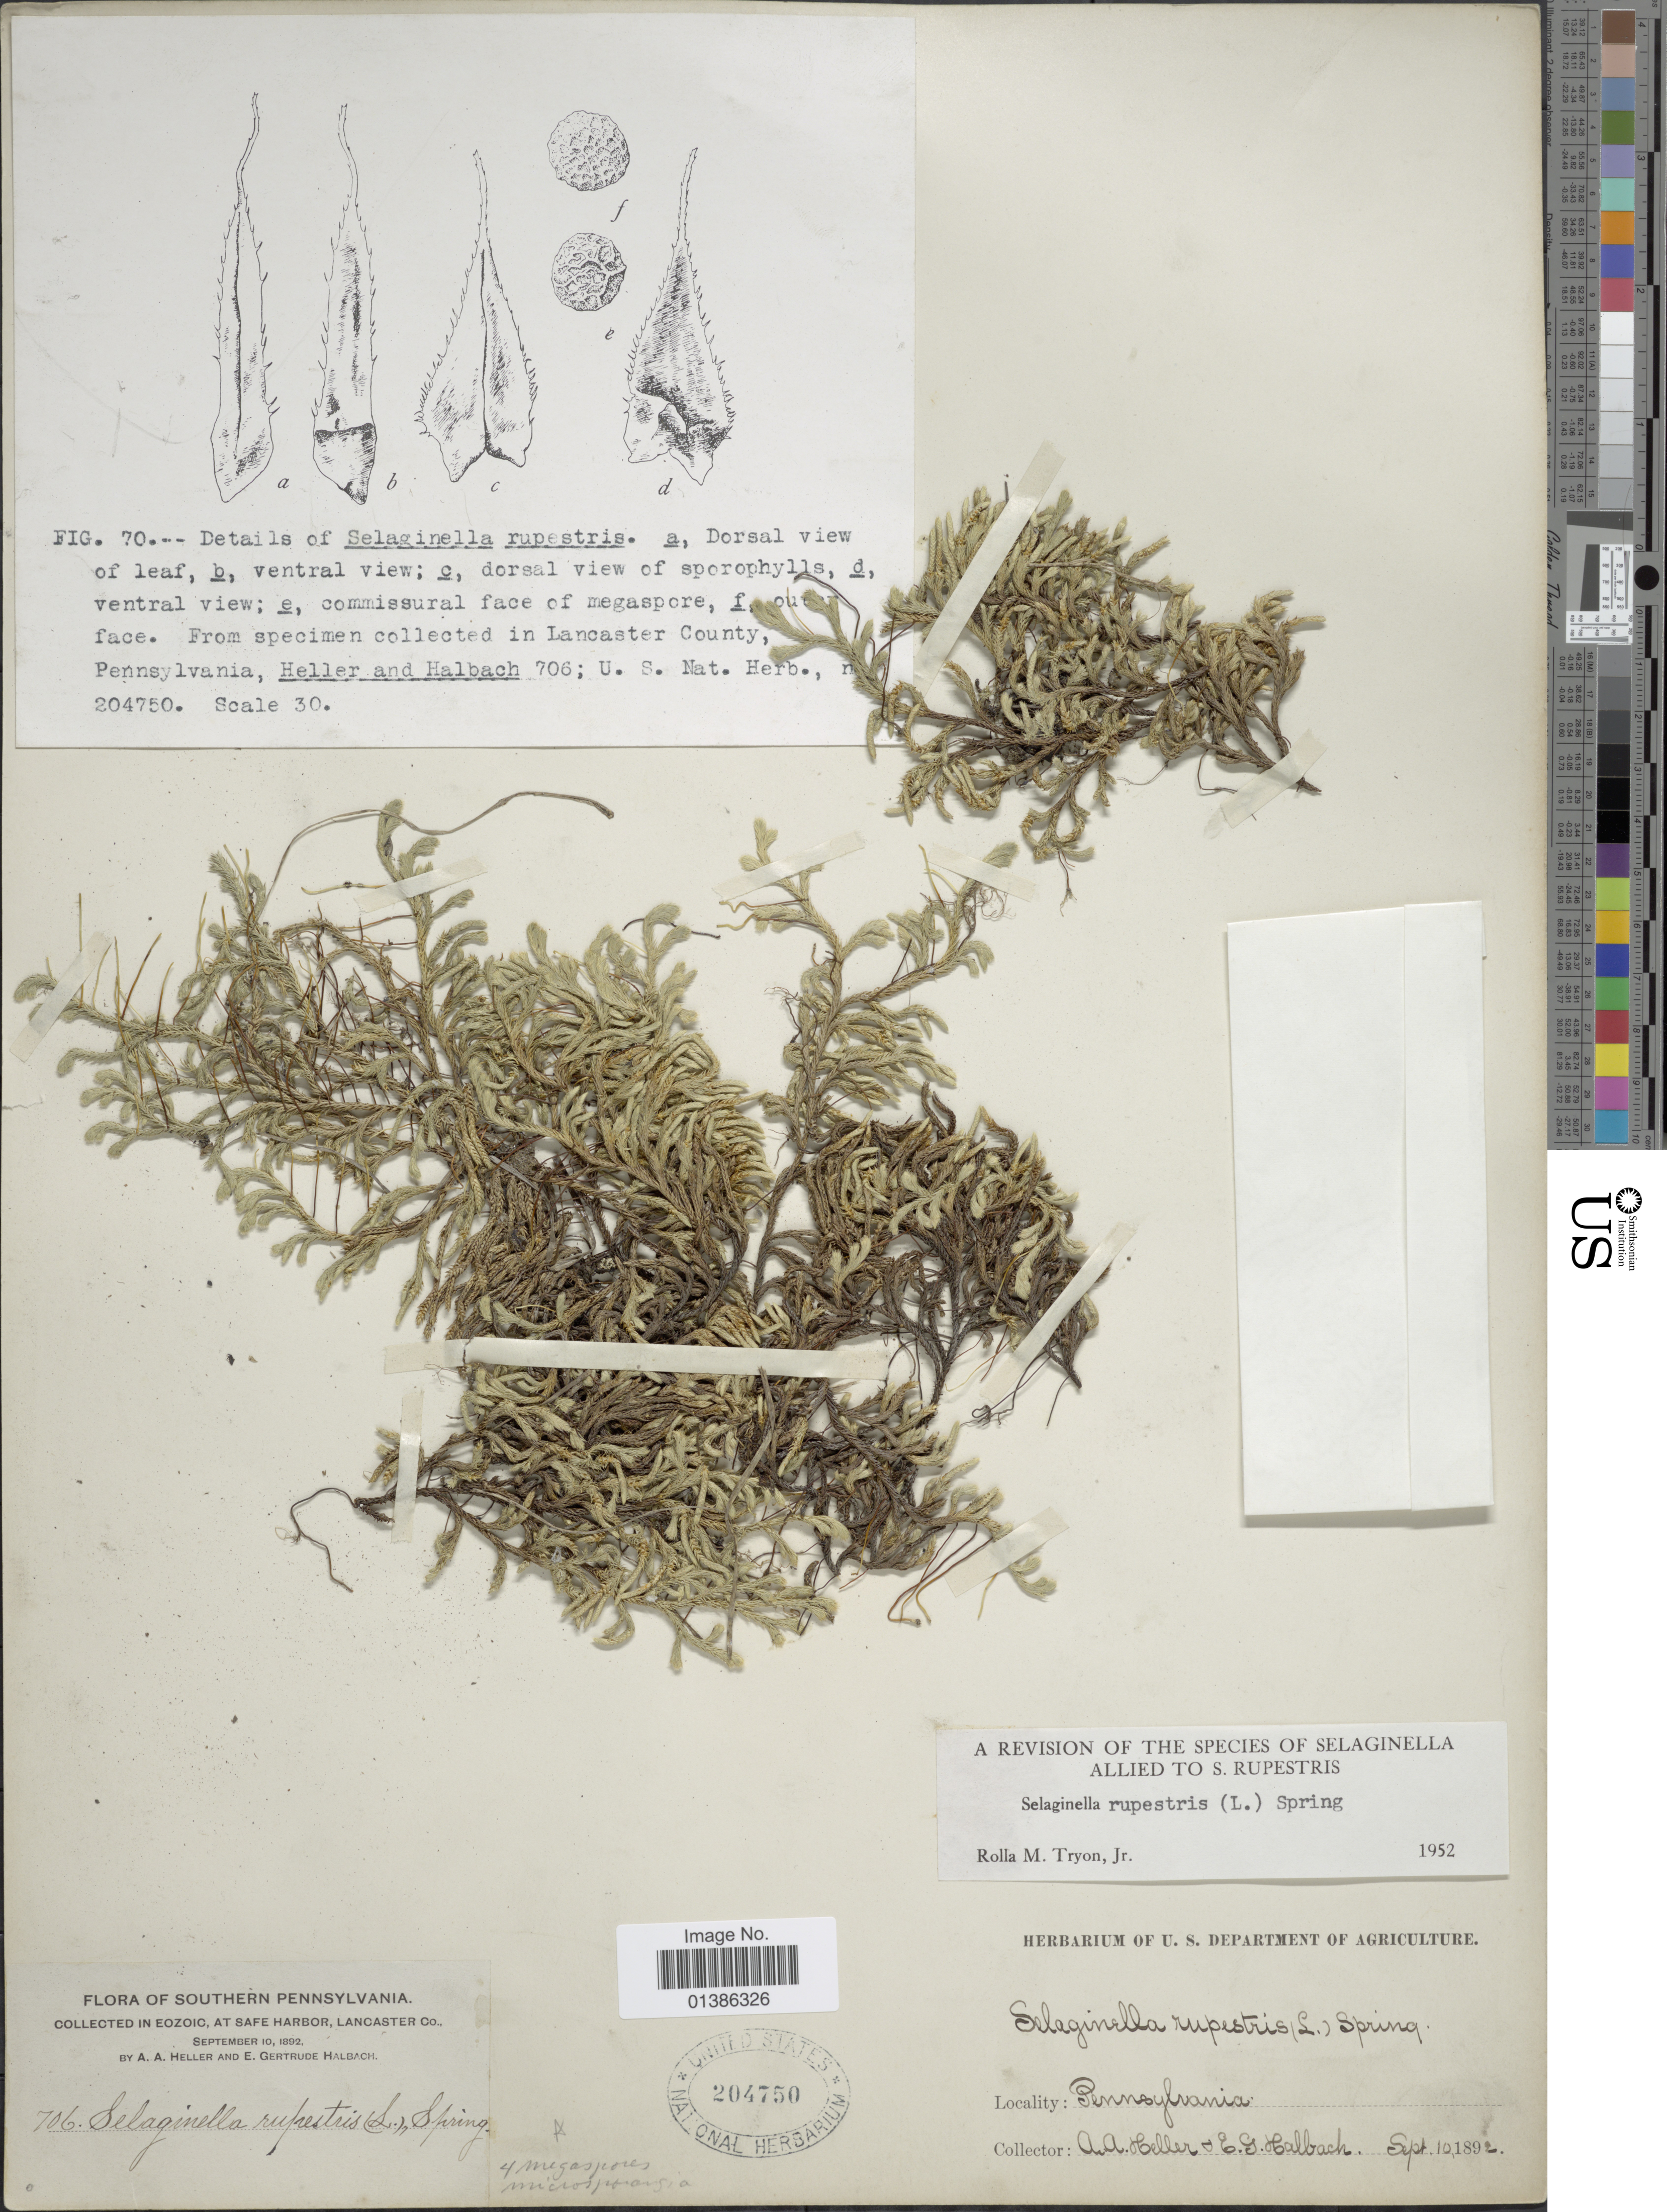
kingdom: Plantae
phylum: Tracheophyta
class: Lycopodiopsida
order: Selaginellales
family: Selaginellaceae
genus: Selaginella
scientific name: Selaginella rupestris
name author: (L.) Spring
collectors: A. A. Heller & E. G. Halbach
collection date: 1892-09-10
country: United States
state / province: Pennsylvania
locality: Southern Pennsylvania. In Eozoic, at safe harbor, Lancaster Co.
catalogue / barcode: US 204750